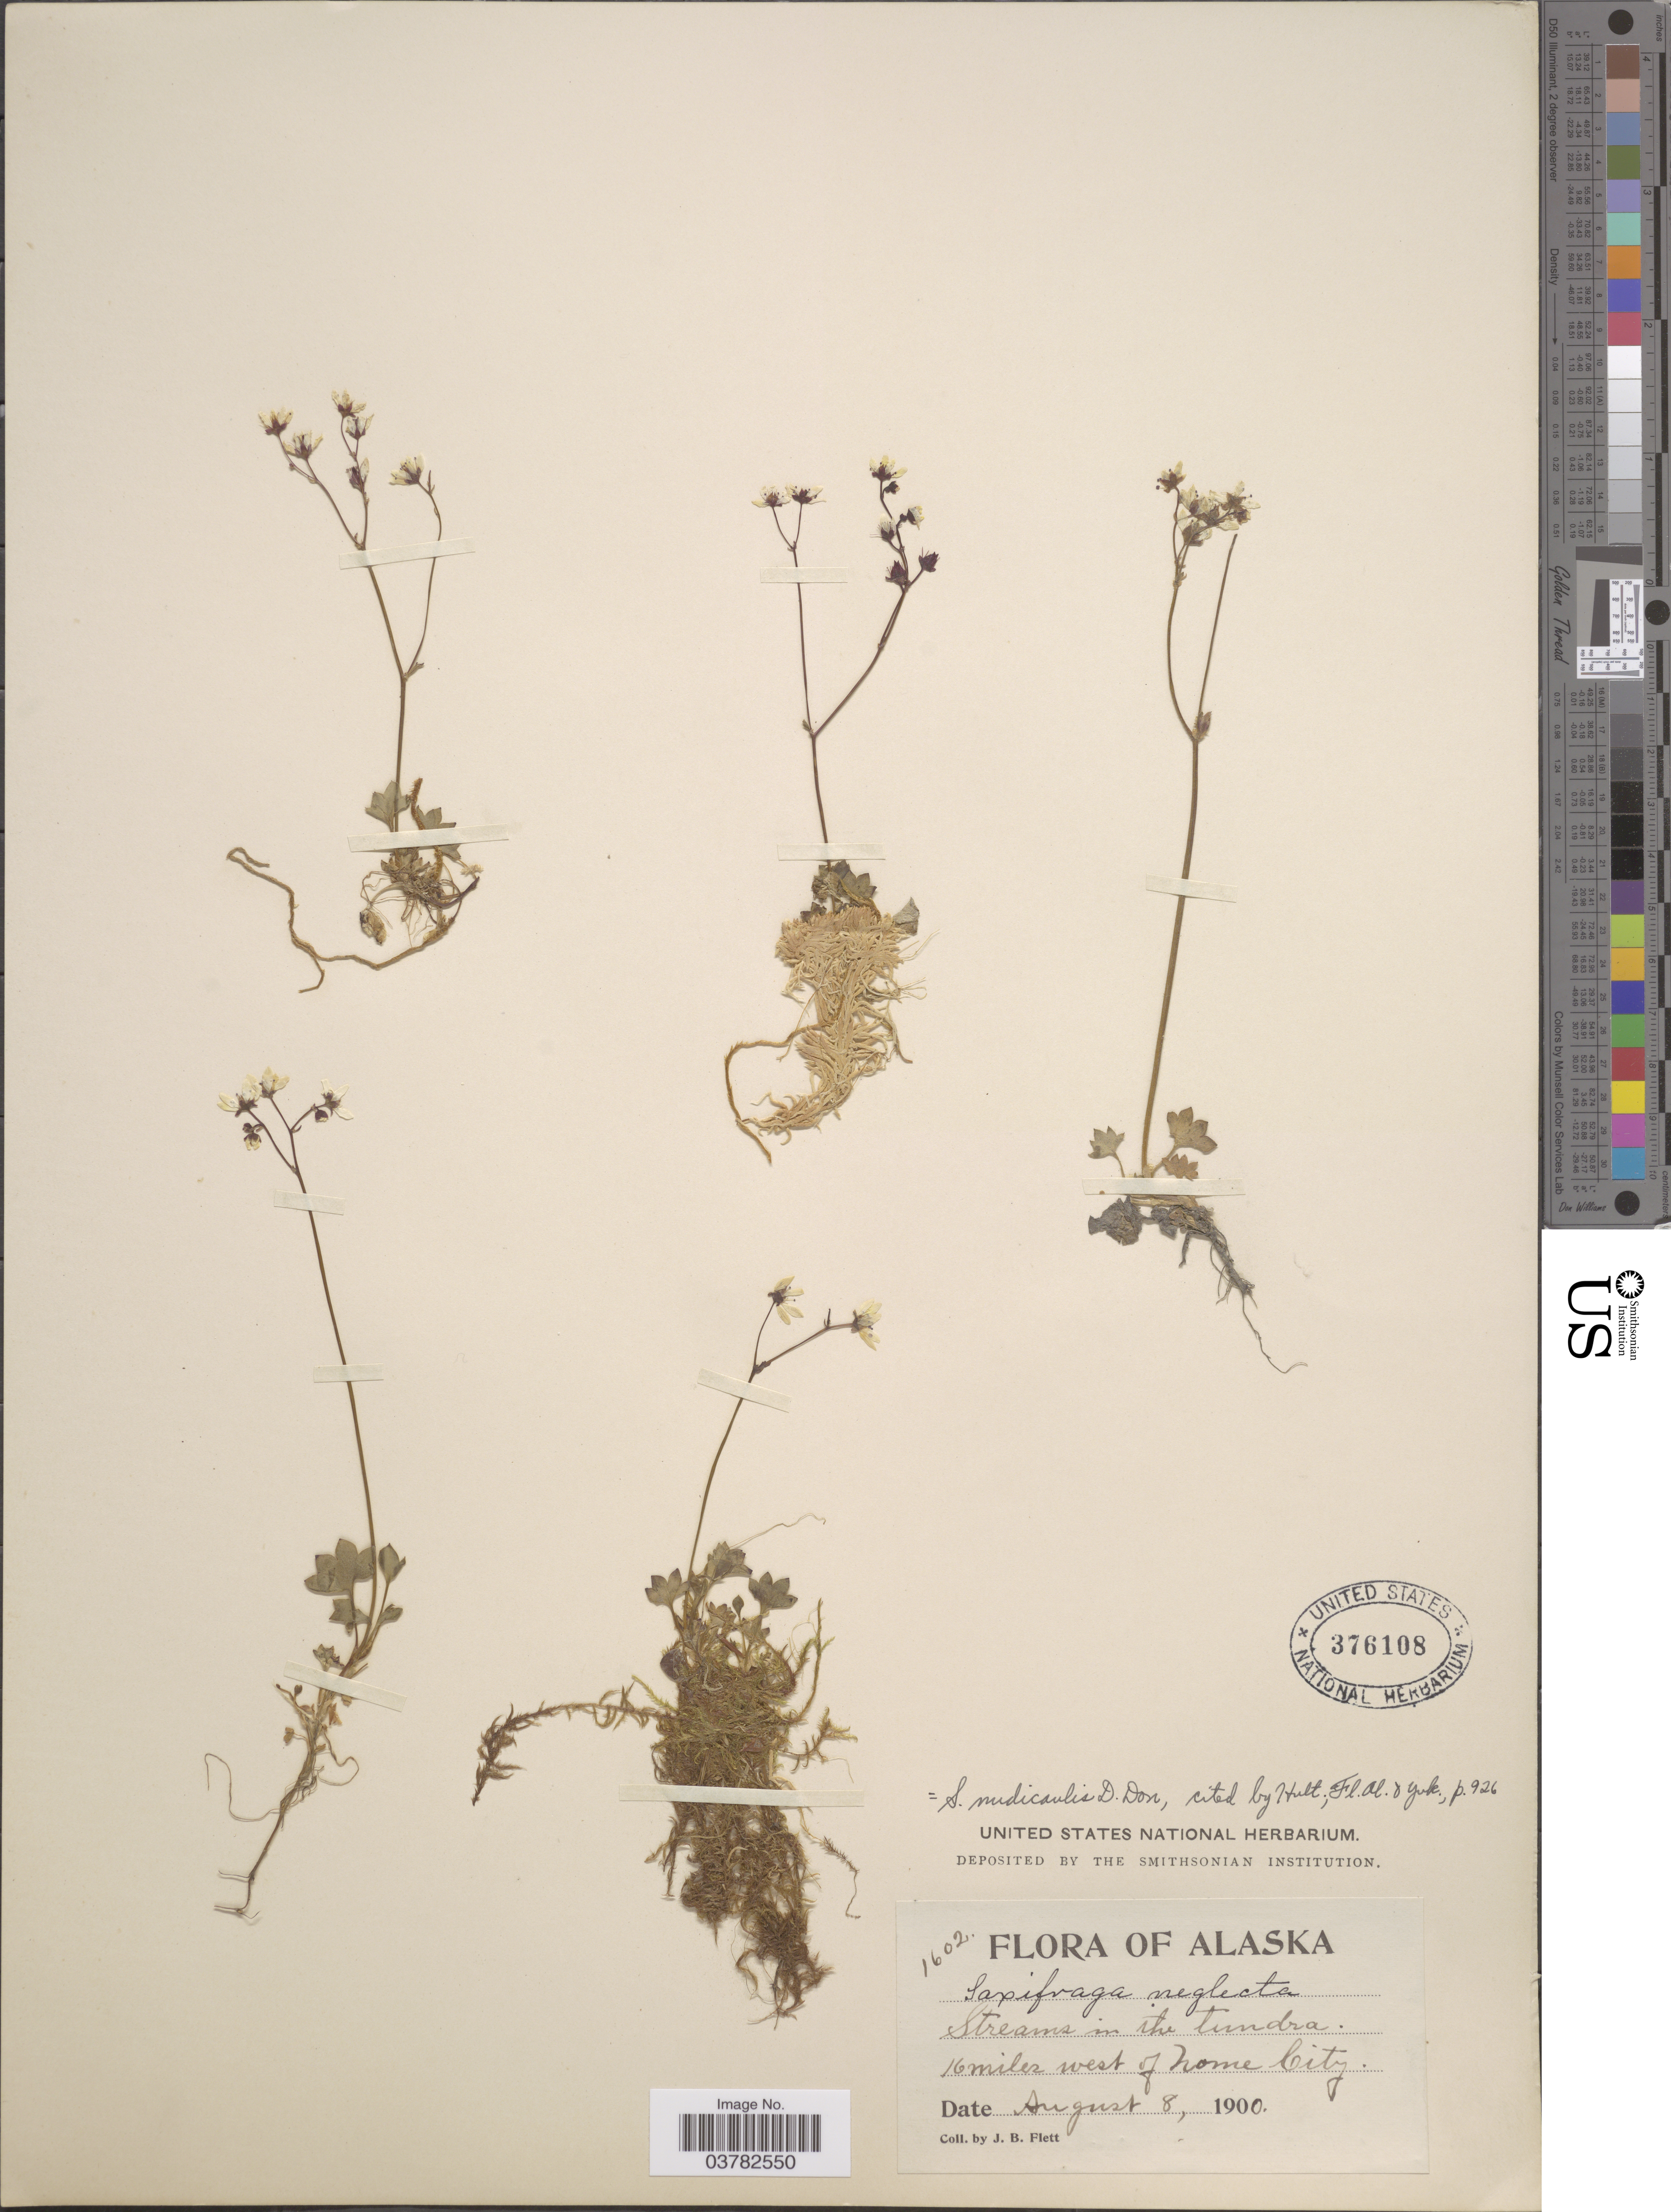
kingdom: Plantae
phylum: Tracheophyta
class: Magnoliopsida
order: Saxifragales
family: Saxifragaceae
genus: Saxifraga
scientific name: Saxifraga nudicaulis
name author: D. Don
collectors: J. Flett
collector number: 1602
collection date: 1900-08-08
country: United States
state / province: Alaska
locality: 16 miles west of Nome City.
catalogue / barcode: US 376108